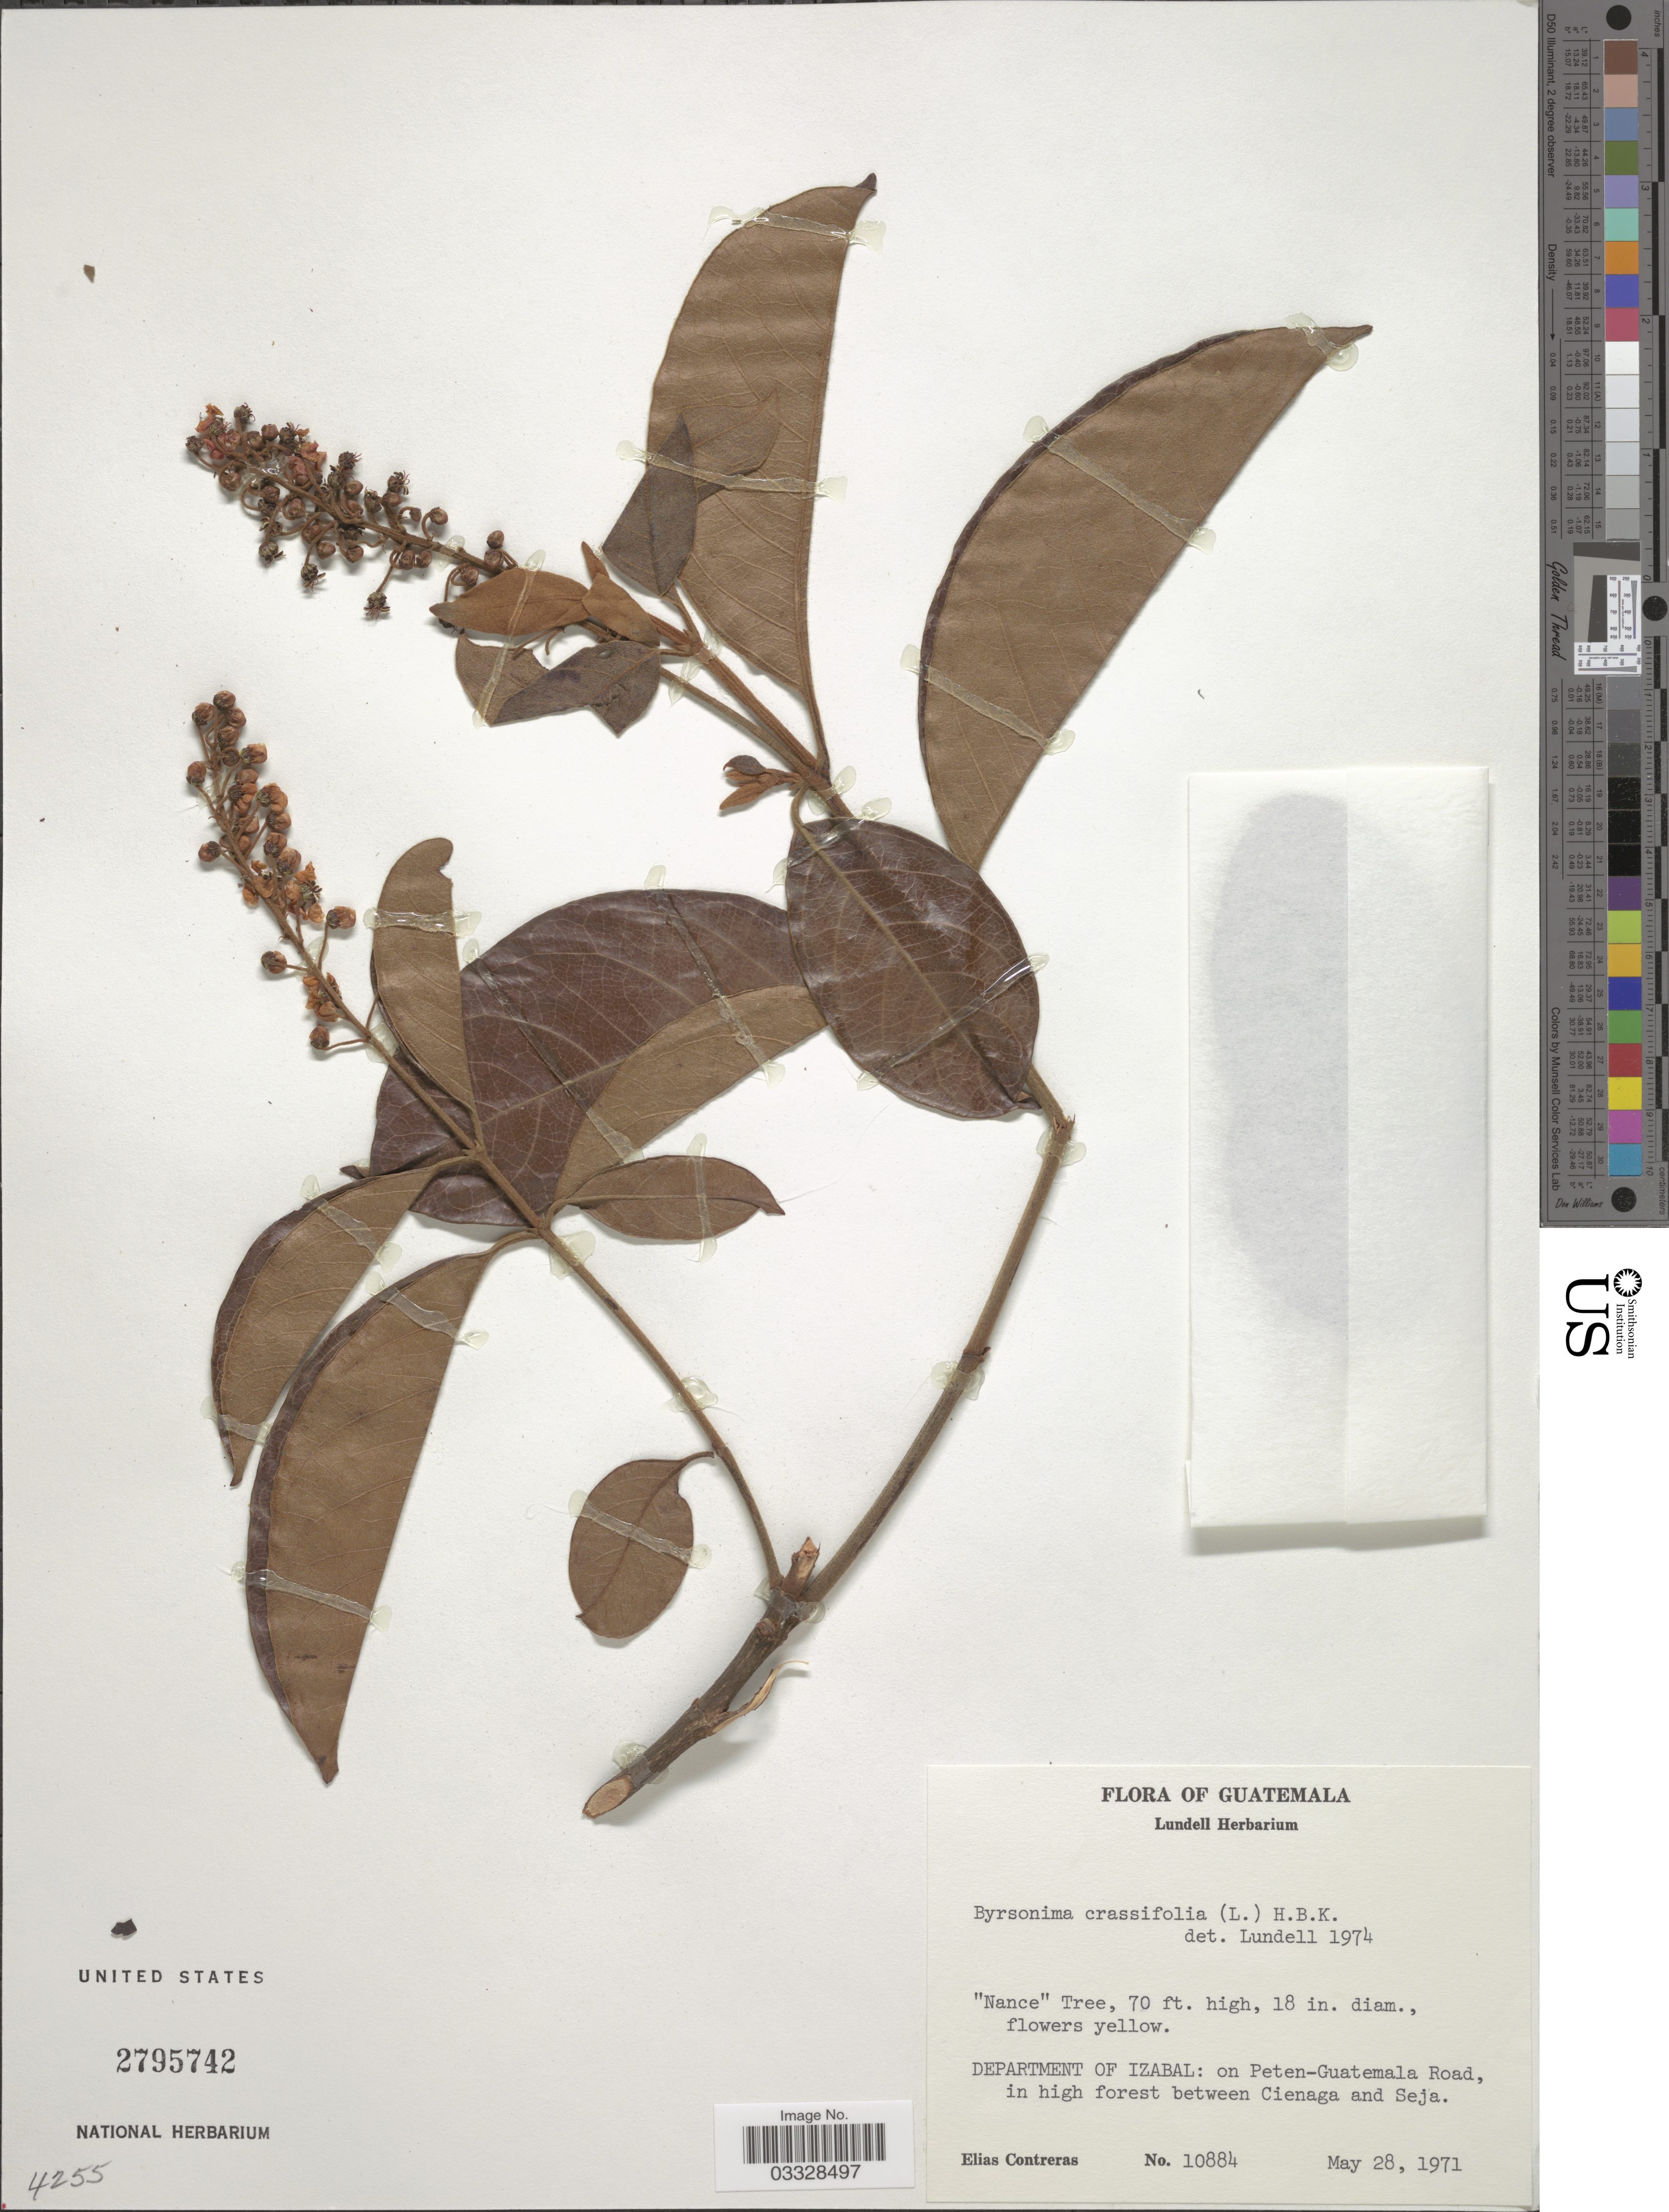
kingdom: Plantae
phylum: Tracheophyta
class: Magnoliopsida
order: Malpighiales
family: Malpighiaceae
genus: Byrsonima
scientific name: Byrsonima crassifolia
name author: (L.) Kunth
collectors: E. Contreras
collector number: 10884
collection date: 1971-05-28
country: Guatemala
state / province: Izabal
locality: Department of Izabal: on Peten- Guatemala Road, in high forest between Cienaga and Seja.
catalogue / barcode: US 2795742